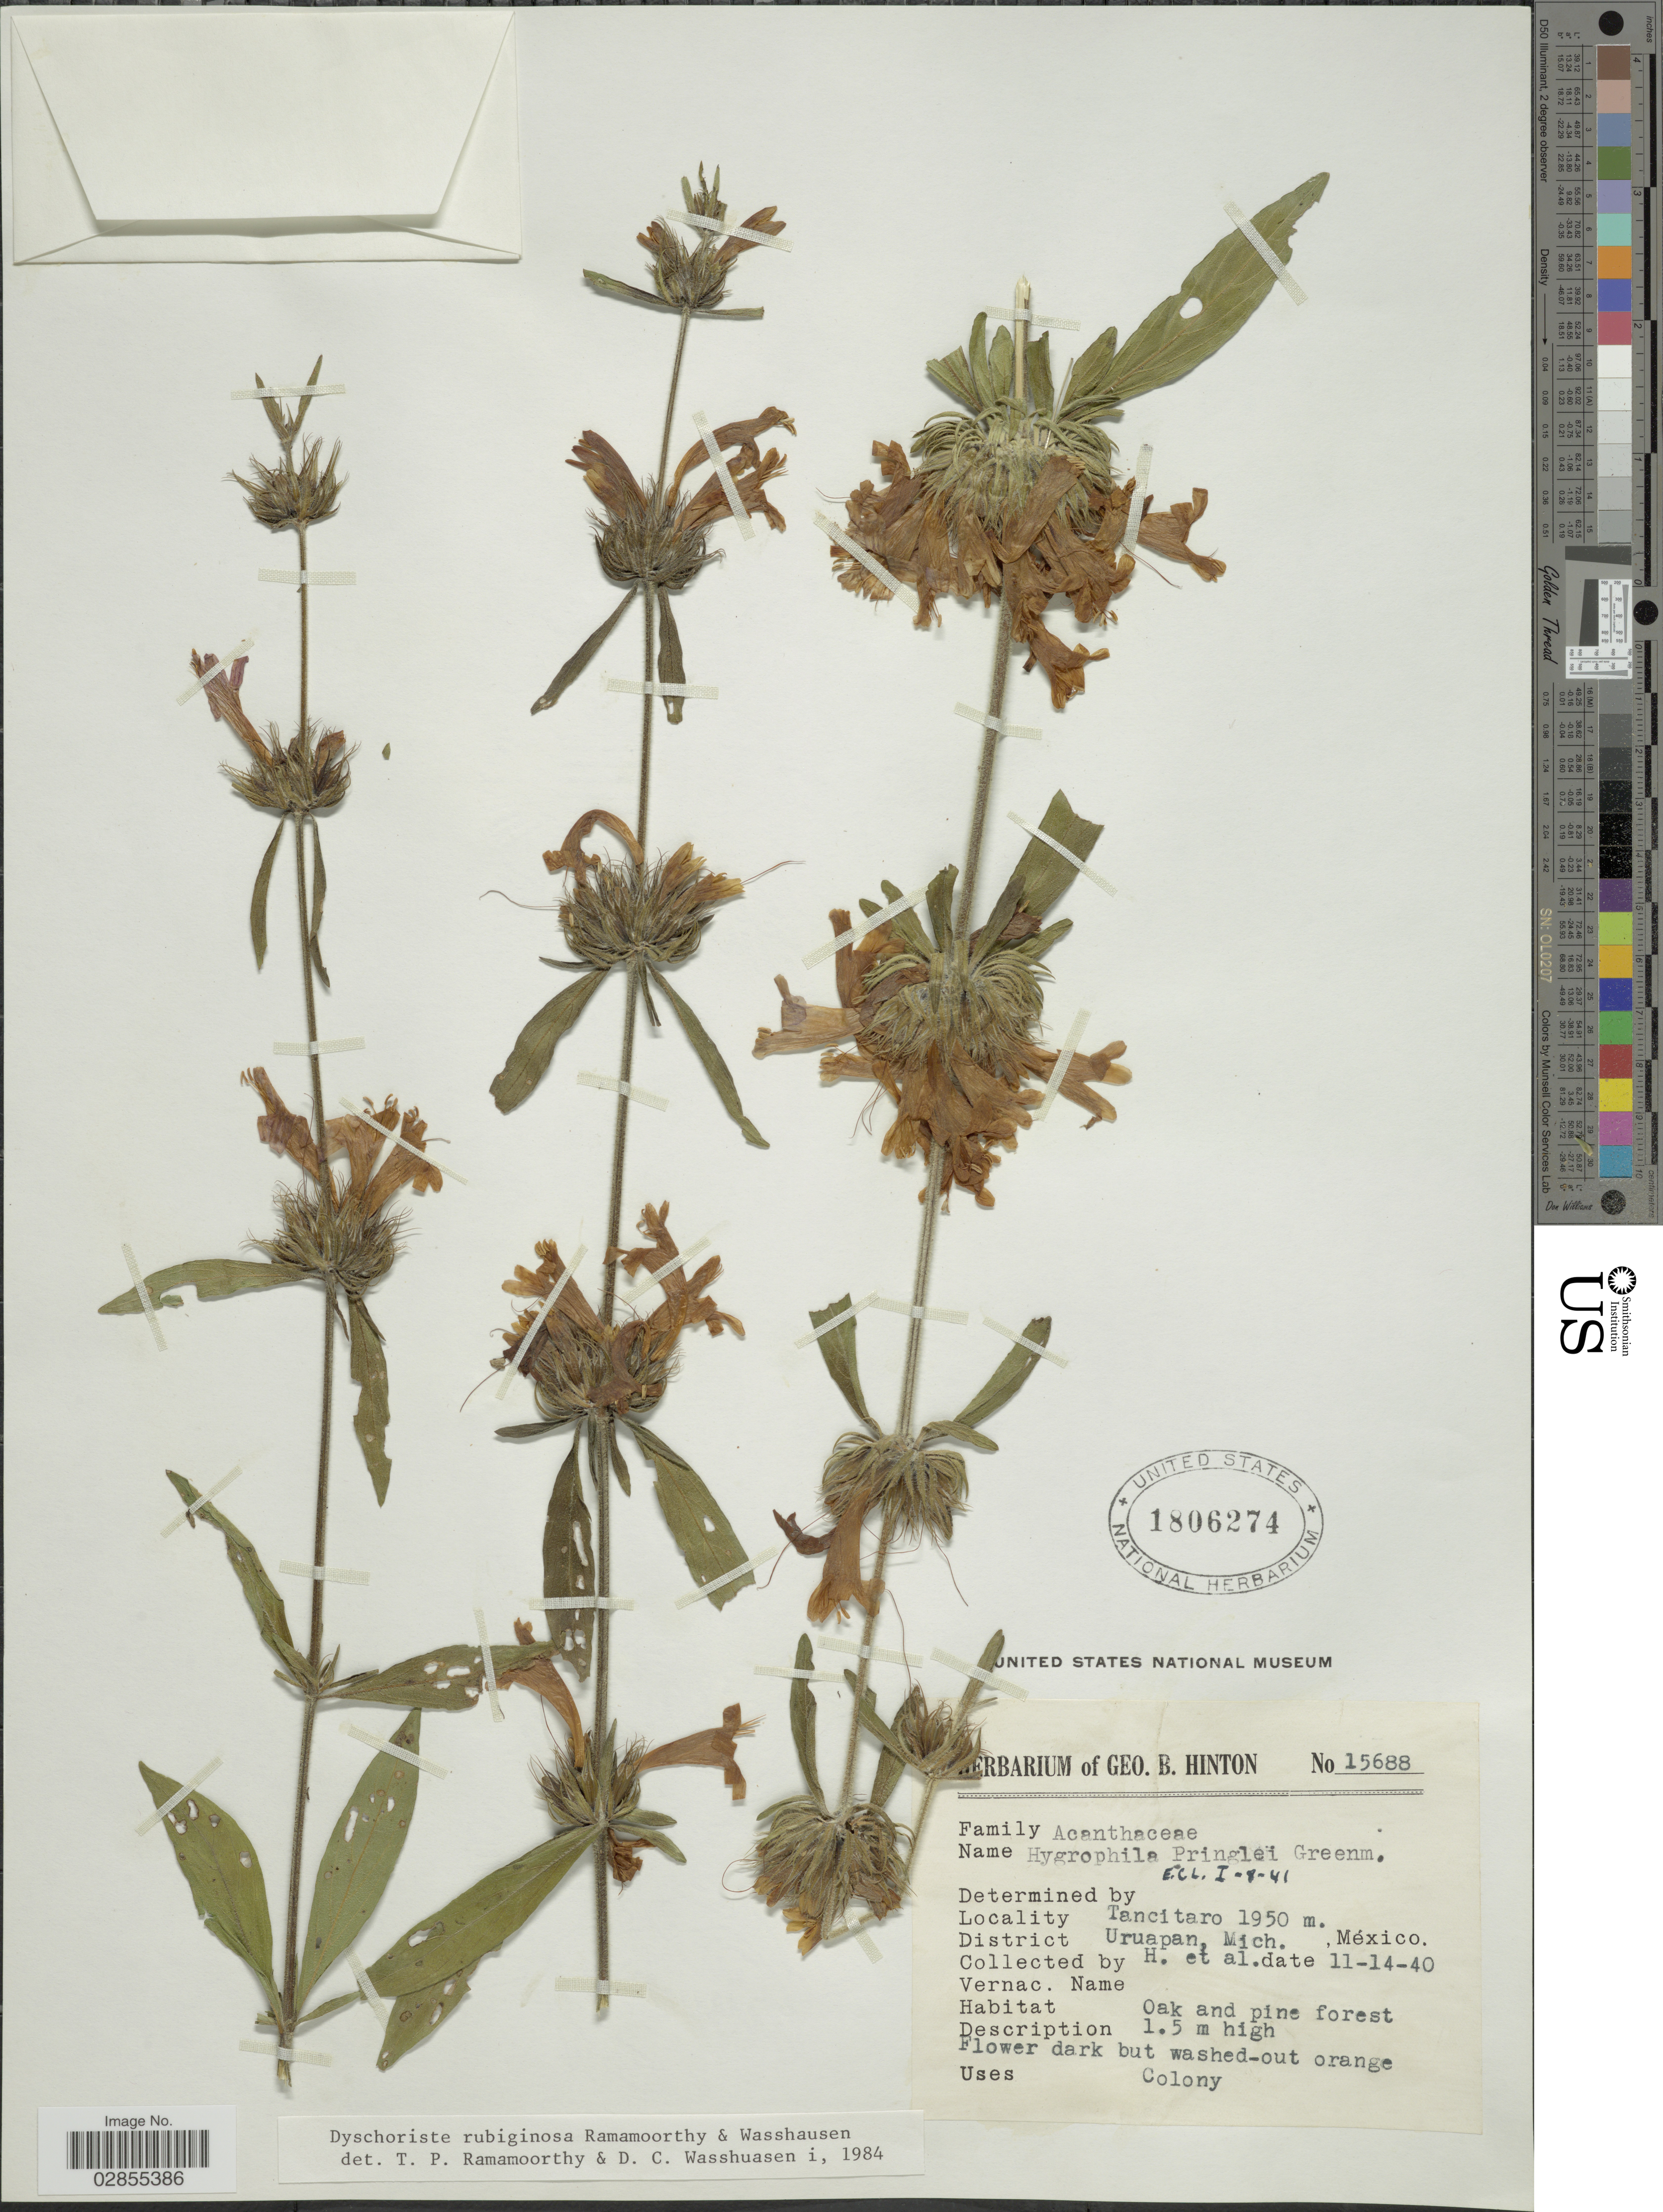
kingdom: Plantae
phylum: Tracheophyta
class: Magnoliopsida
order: Lamiales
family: Acanthaceae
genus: Dyschoriste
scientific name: Dyschoriste augustifolia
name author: Kuntze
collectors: G. B. Hinton & et al.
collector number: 15688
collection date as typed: Transcribed d/m/y: 14/11/40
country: Mexico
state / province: Michoacán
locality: Tancitaro, District Uruapan, Mich.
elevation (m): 1950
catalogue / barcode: US 1806274